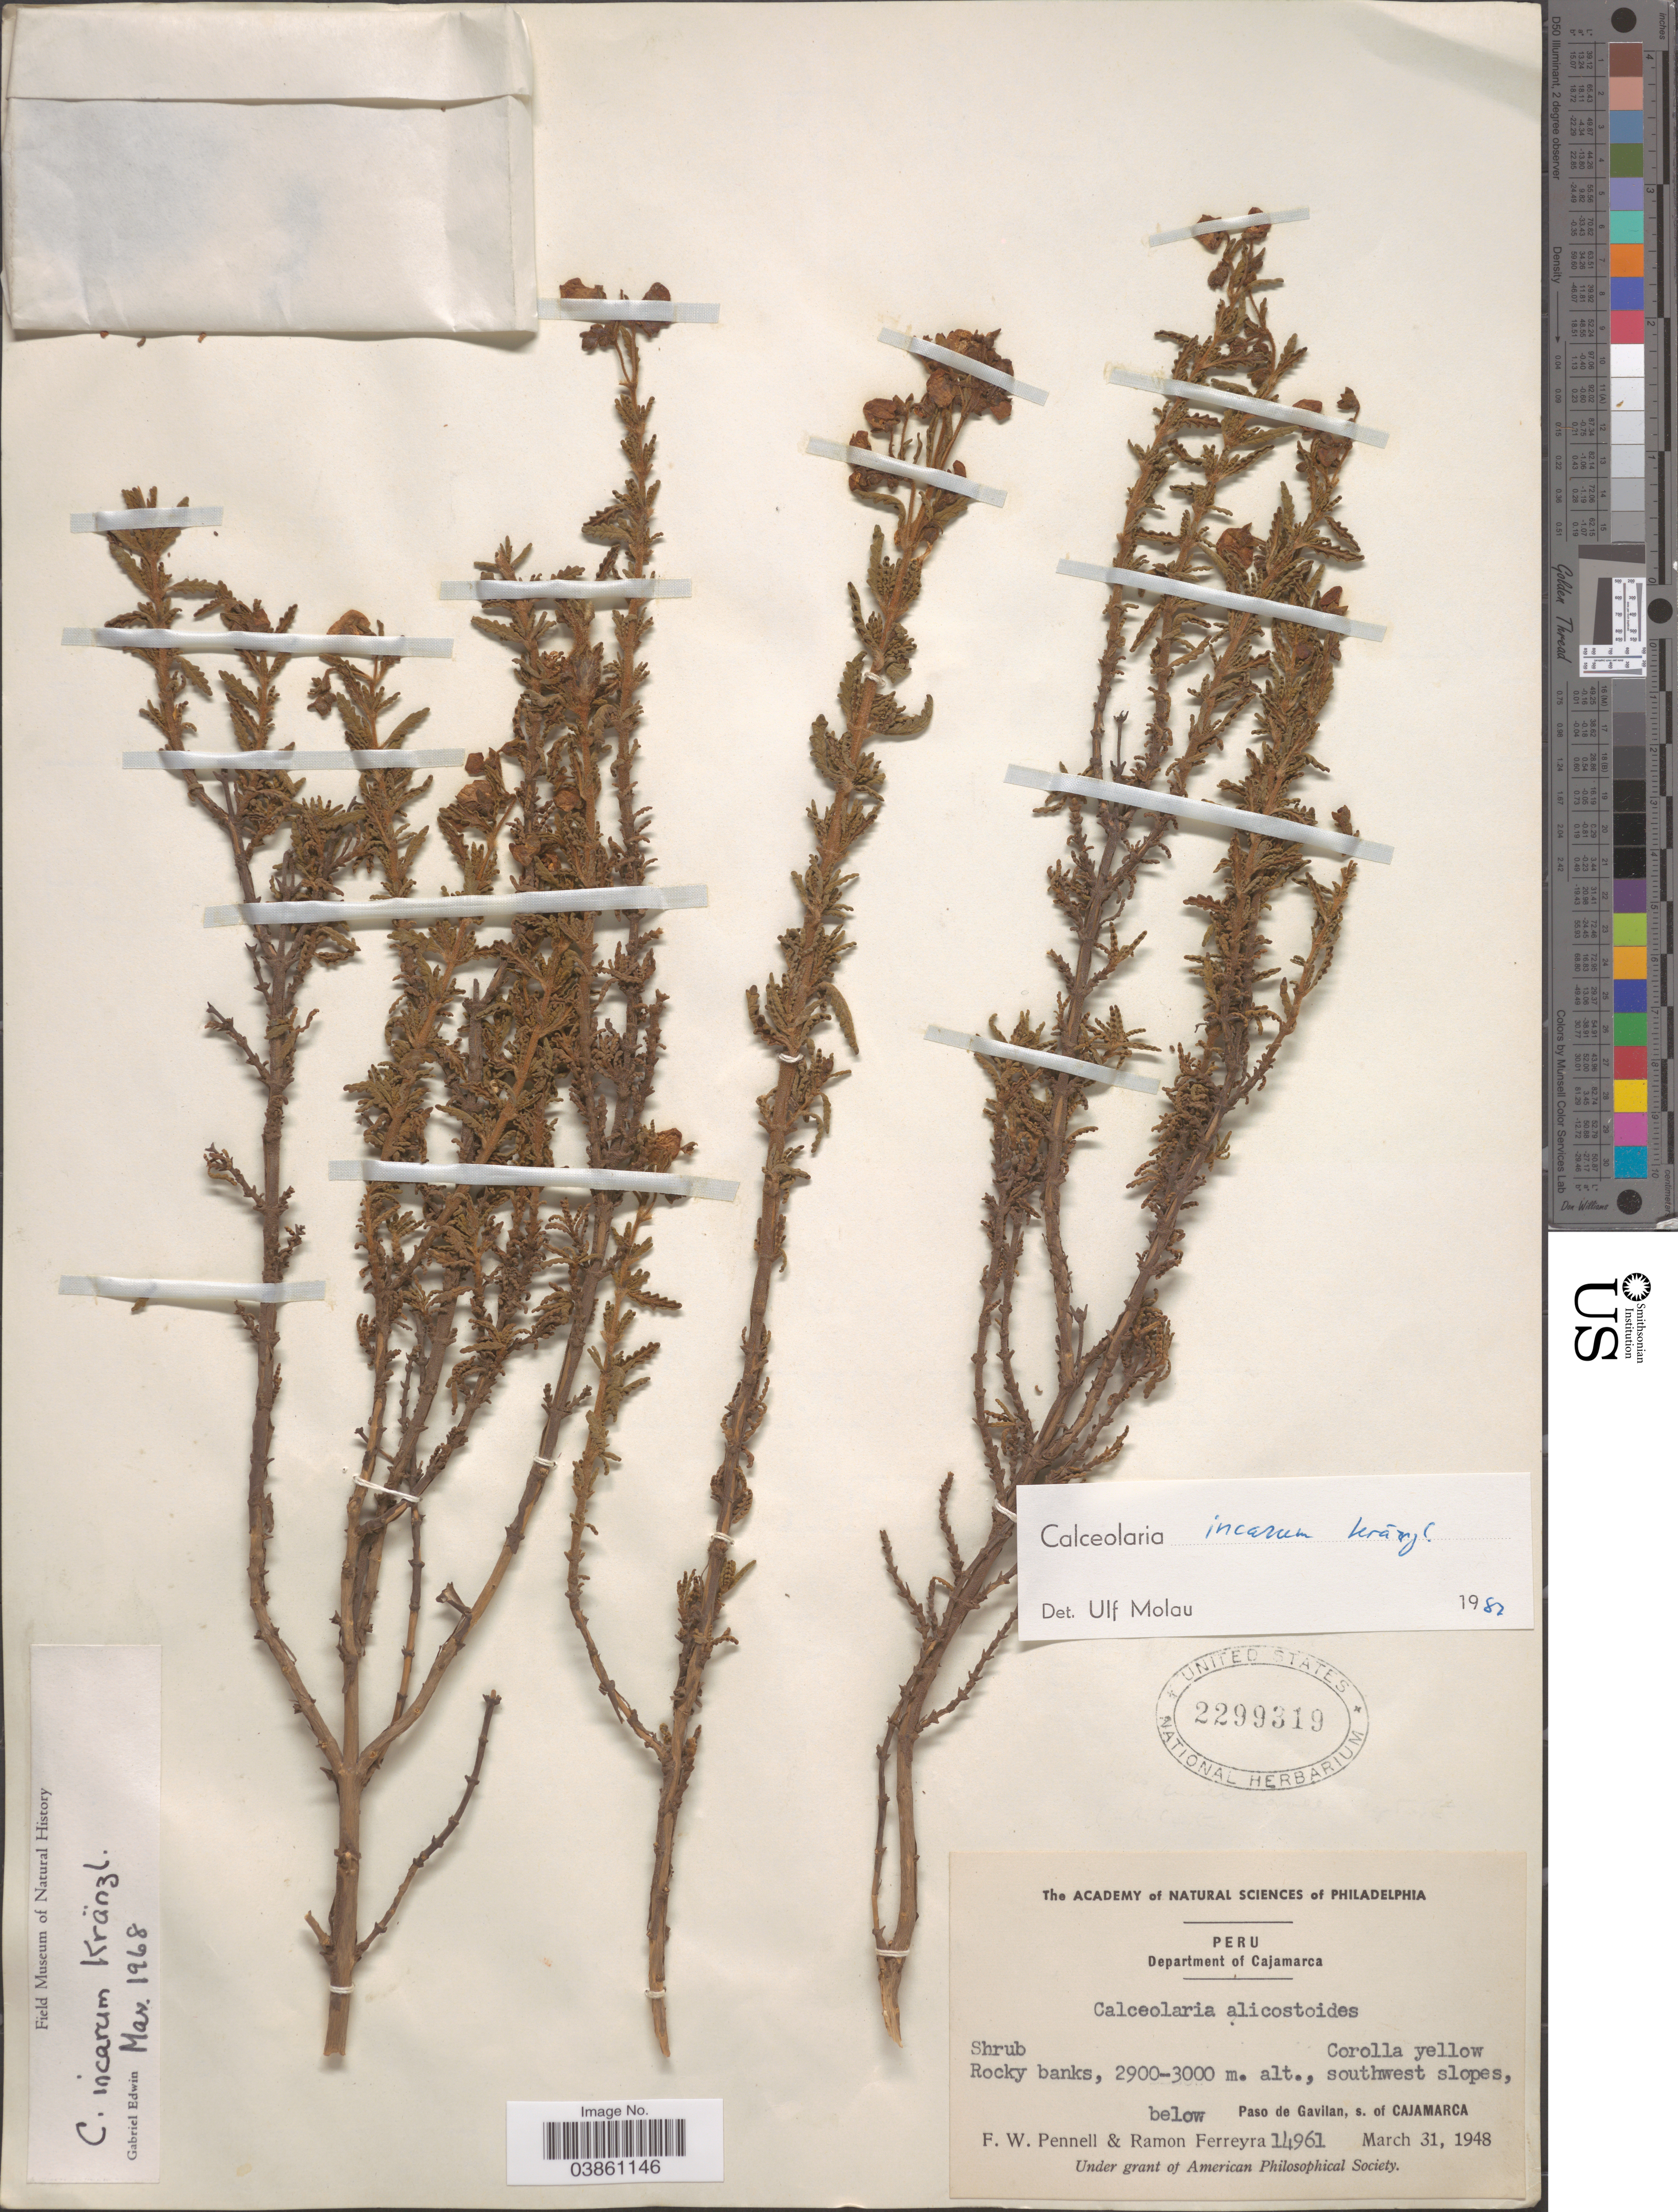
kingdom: Plantae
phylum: Tracheophyta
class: Magnoliopsida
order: Lamiales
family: Calceolariaceae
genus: Calceolaria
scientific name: Calceolaria incarum subsp. incarum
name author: Kraenzl.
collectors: F. W. Pennell & R. A. Ferreyra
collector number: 14961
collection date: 1948-03-31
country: Peru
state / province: Cajamarca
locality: Department of Cajamarca. Southwest slopes, below Paso de Gavilan, s. of Cajamarca.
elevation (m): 2900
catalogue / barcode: US 2299319